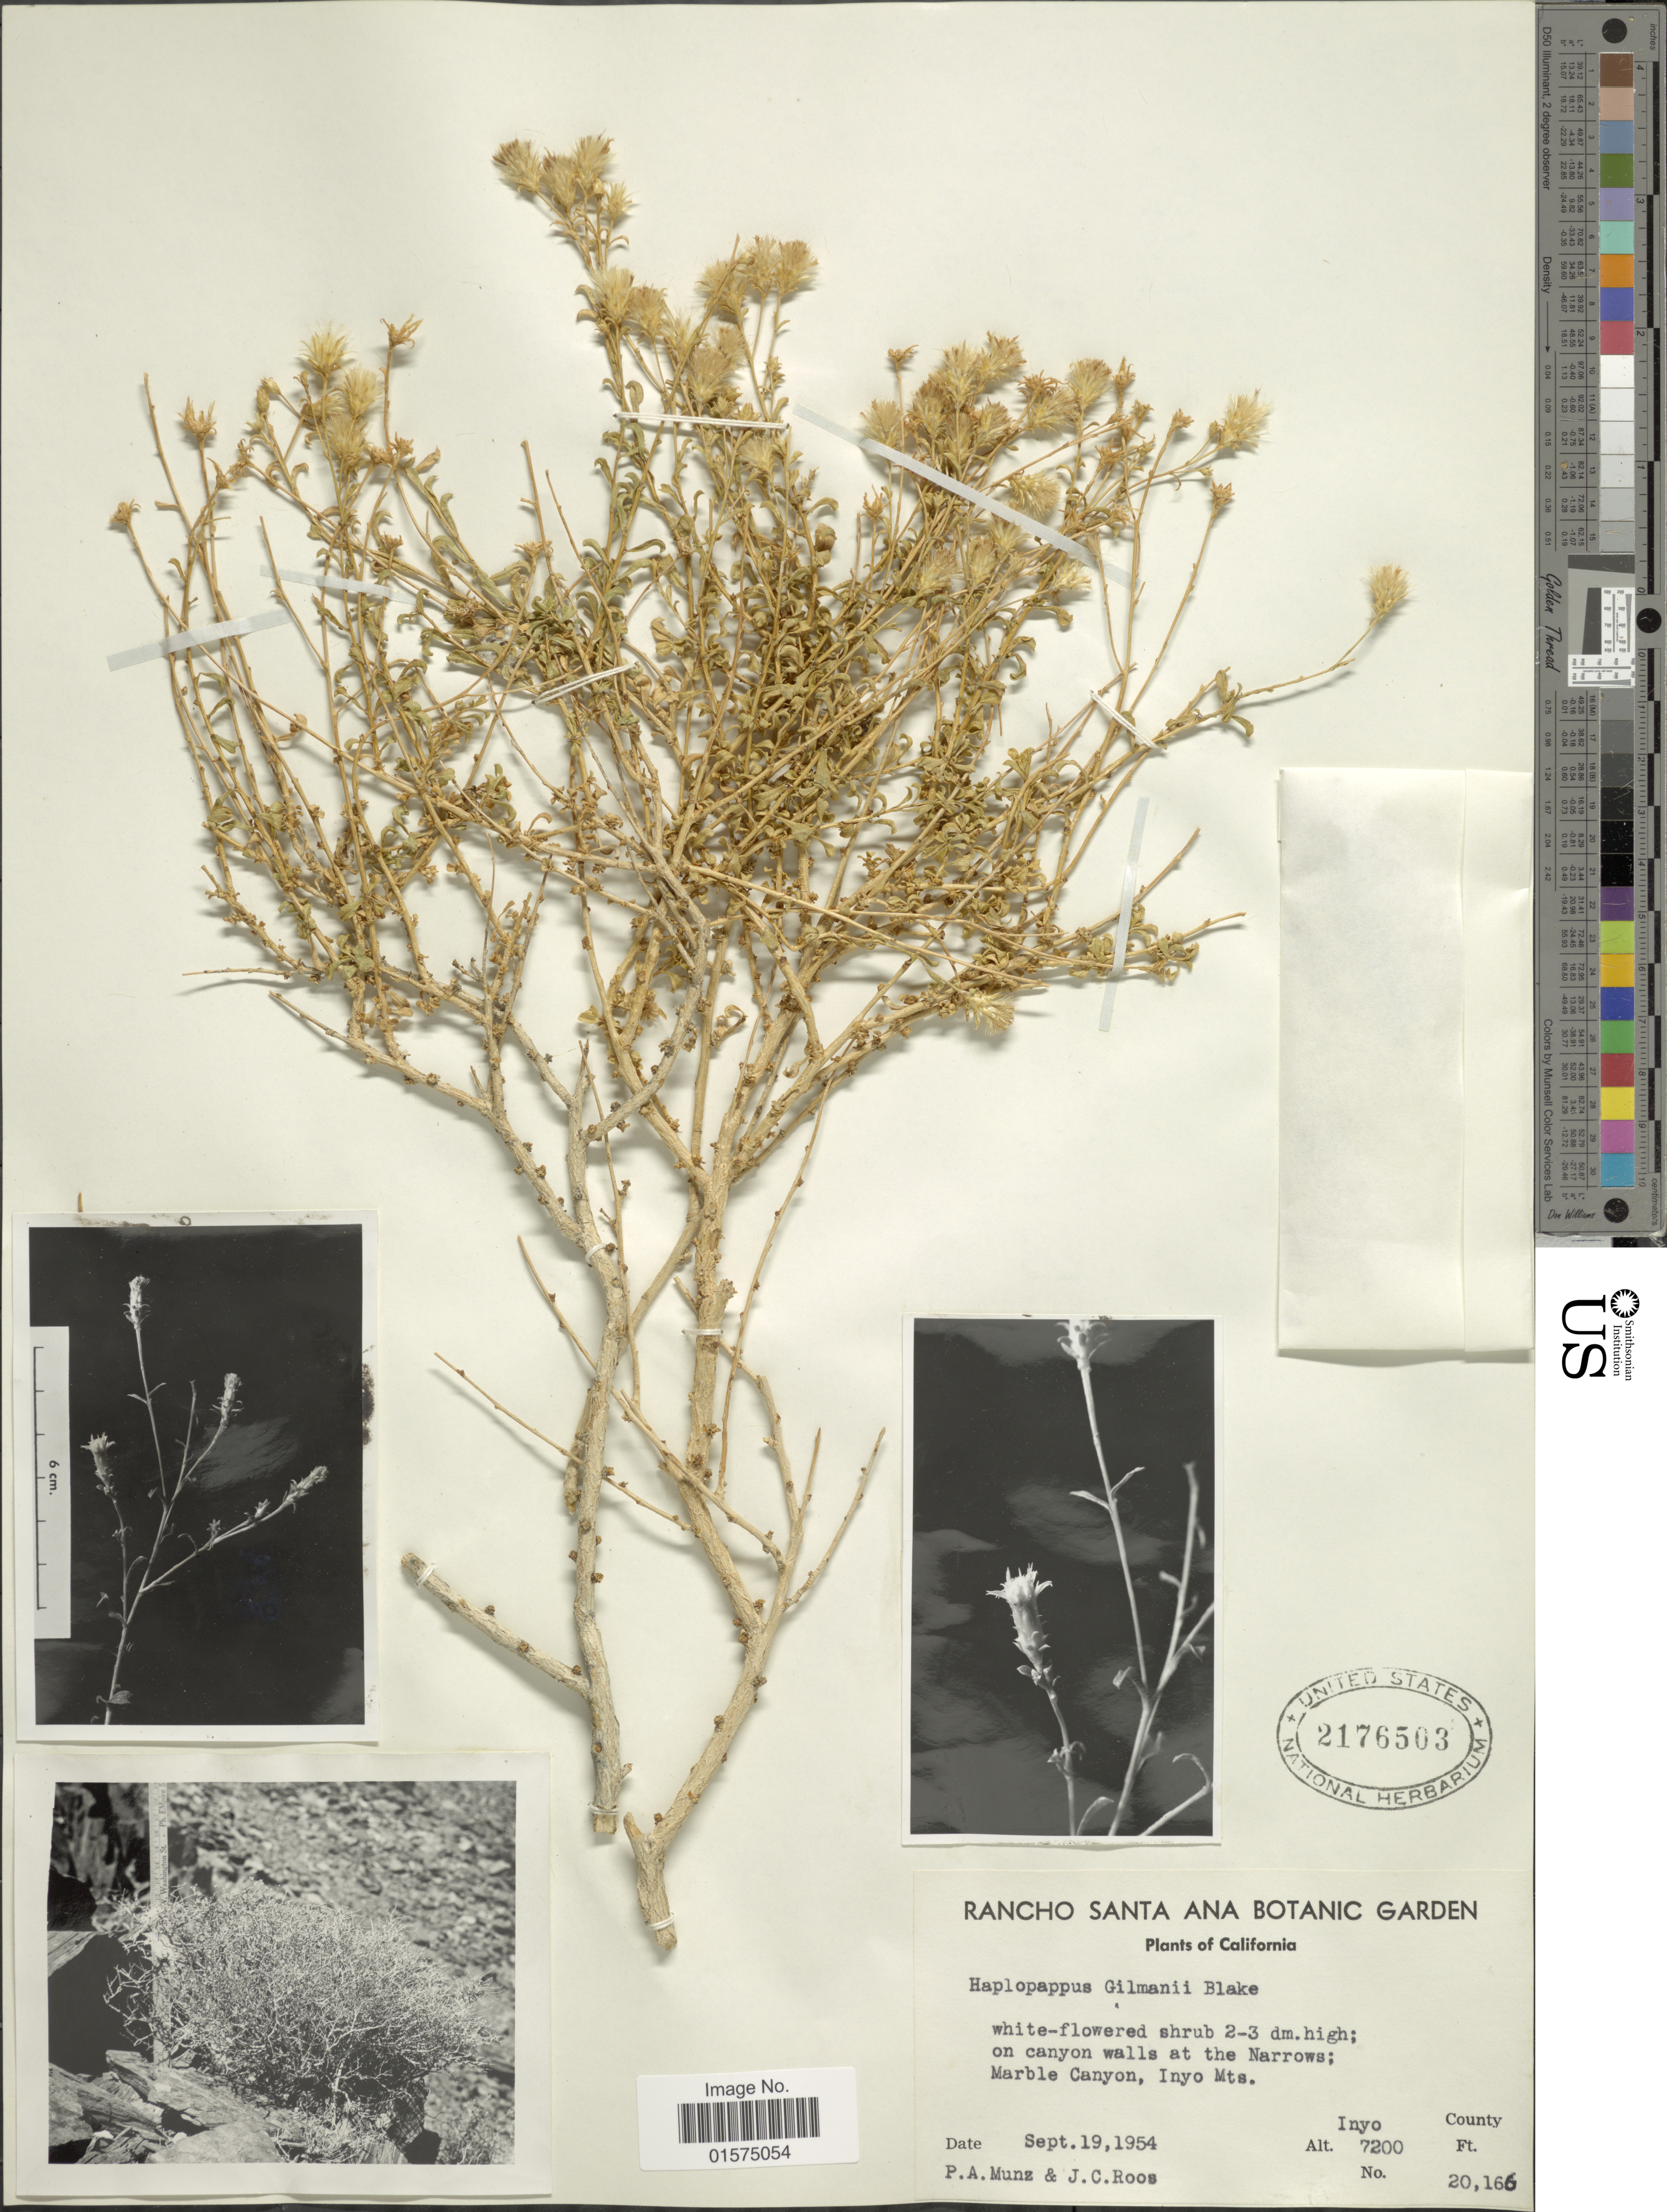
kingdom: Plantae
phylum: Tracheophyta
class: Magnoliopsida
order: Asterales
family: Asteraceae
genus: Ericameria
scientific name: Ericameria gilmanii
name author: (S.F. Blake) G.L. Nesom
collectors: P. A. Munz & J. C. Roos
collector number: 20166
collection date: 1954-09-19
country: United States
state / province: California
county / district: Inyo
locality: Canyon walls at the Narrows; Marble Canyon, Inyo Mts. Inyo County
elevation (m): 2195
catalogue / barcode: US 2176503